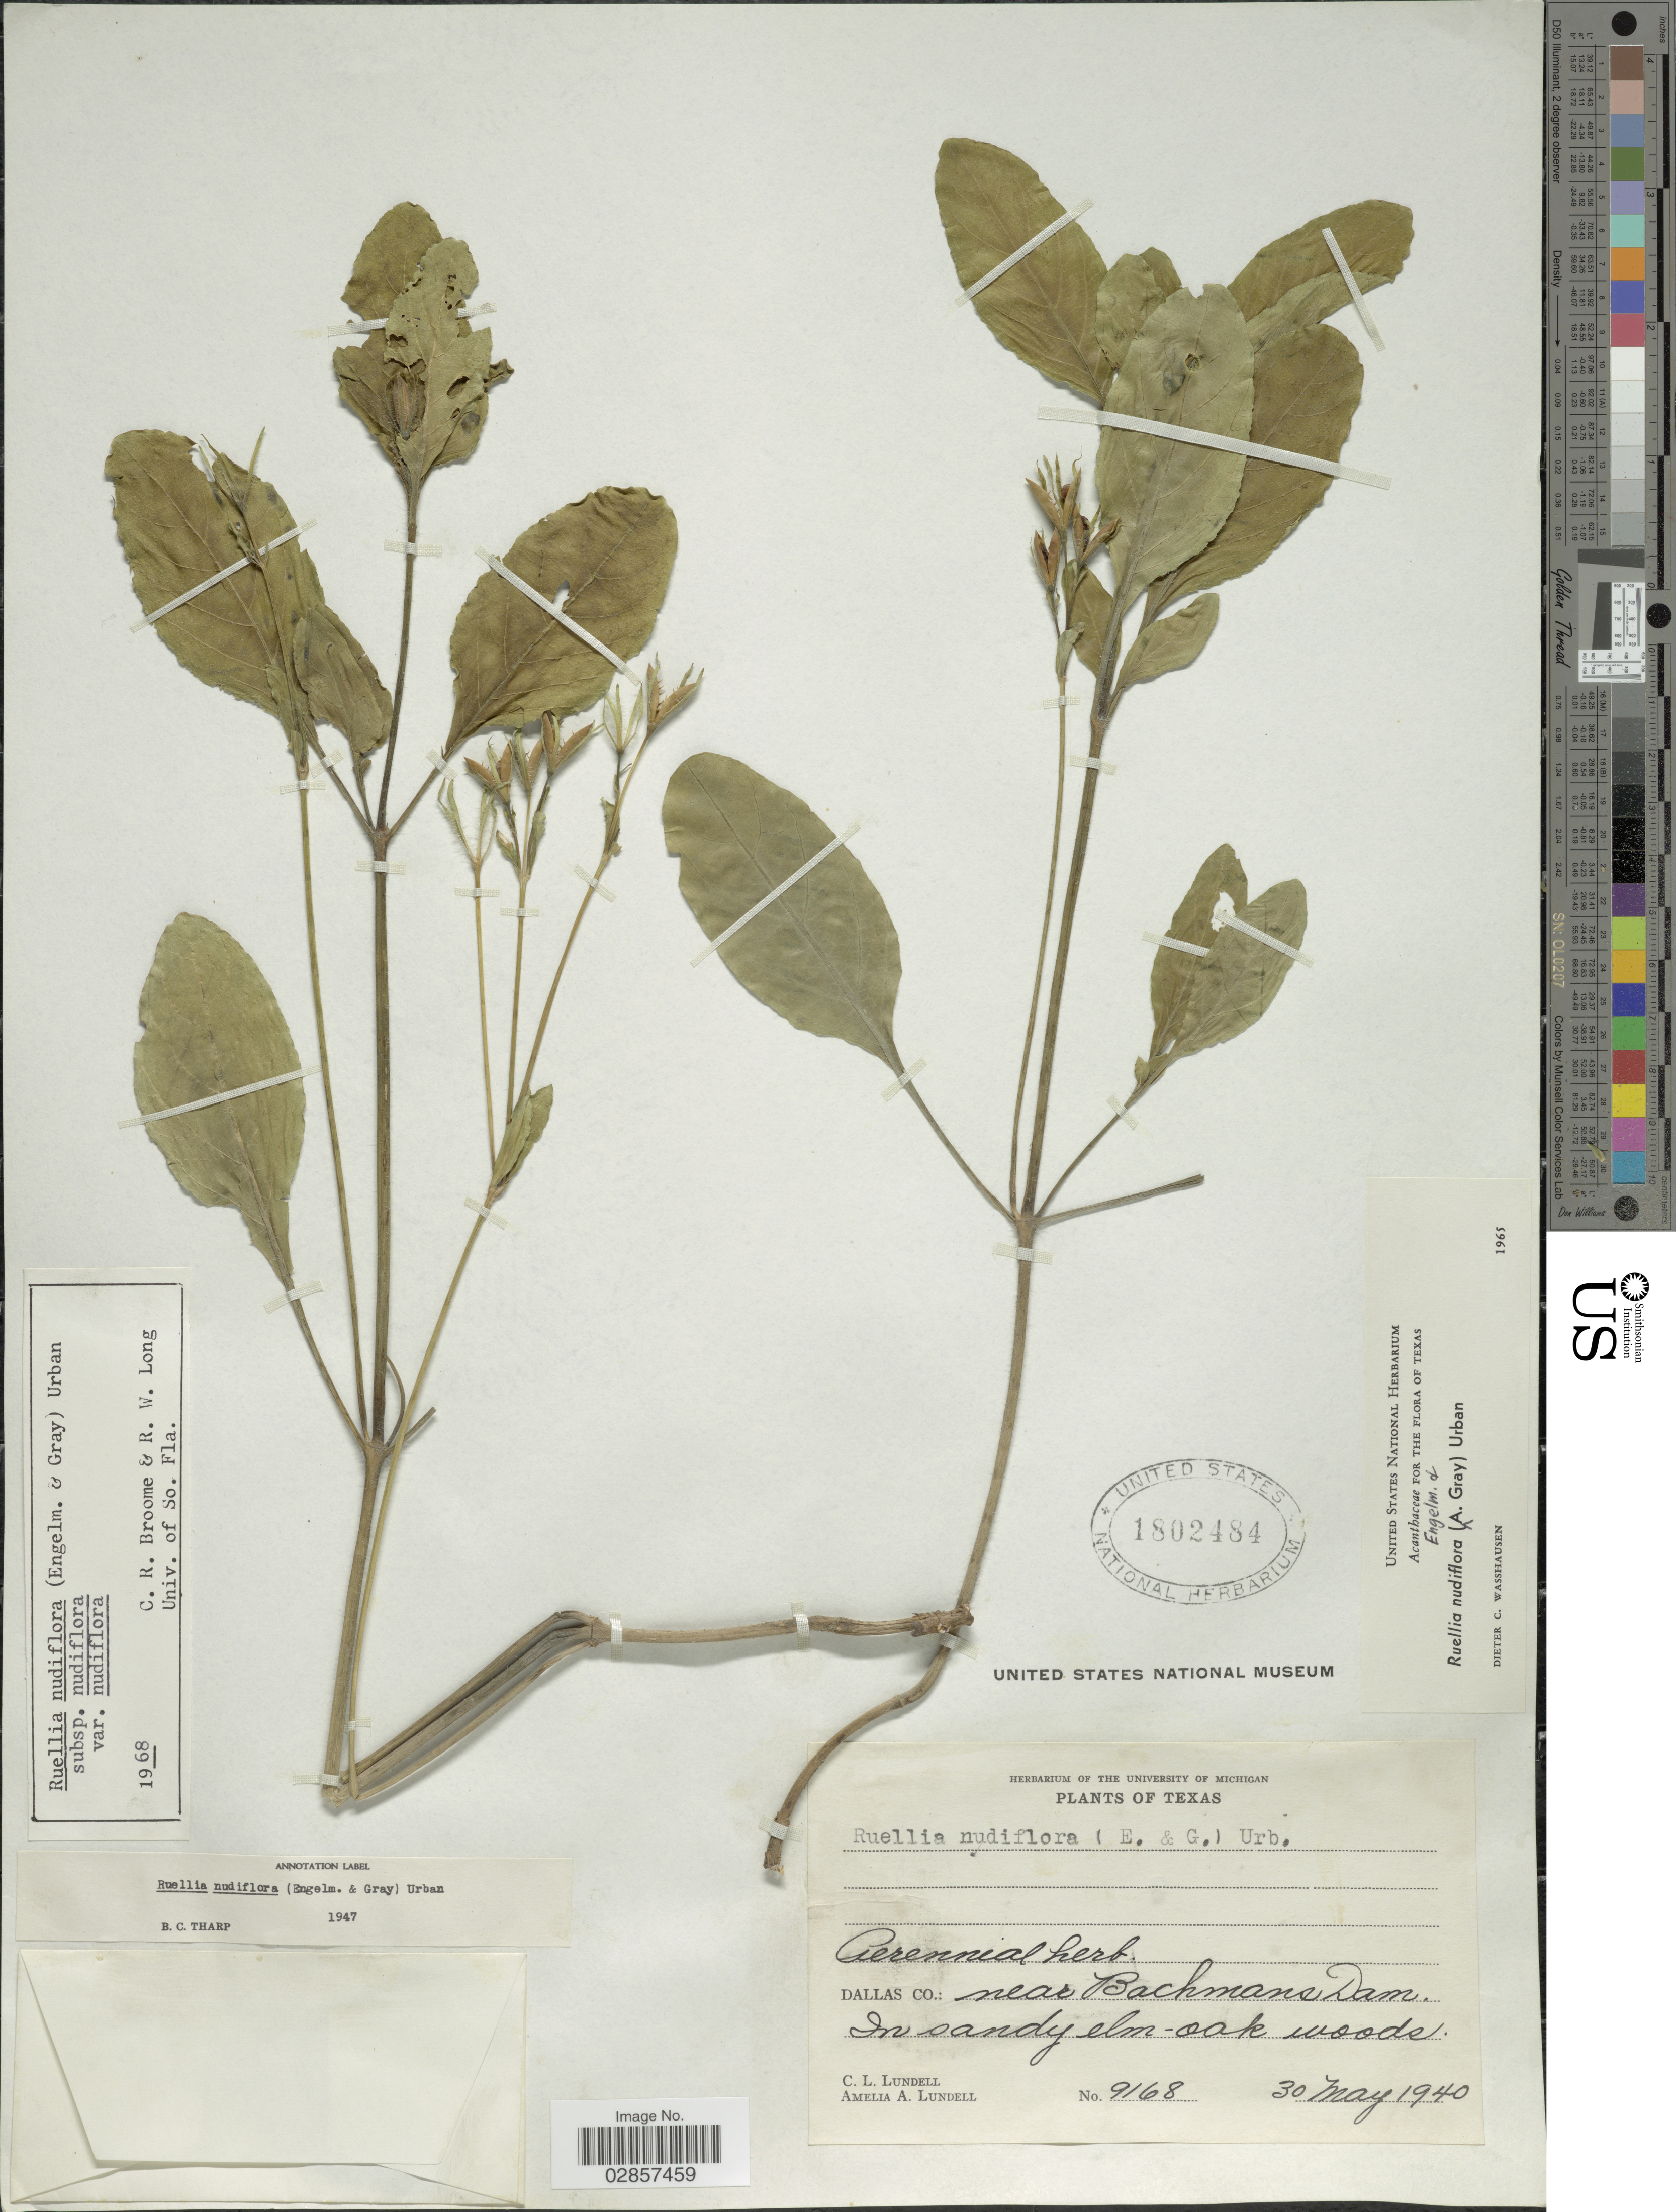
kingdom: Plantae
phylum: Tracheophyta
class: Magnoliopsida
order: Lamiales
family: Acanthaceae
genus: Ruellia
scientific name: Ruellia nudiflora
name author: (Engelm. & A. Gray) Urb.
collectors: C. L. Lundell & A. A. Lundell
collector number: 9168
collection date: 1940-05-30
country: United States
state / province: Texas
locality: Dallas Co.: near Bachmans Dam, In sandy elm-oak woods.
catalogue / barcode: US 1802484